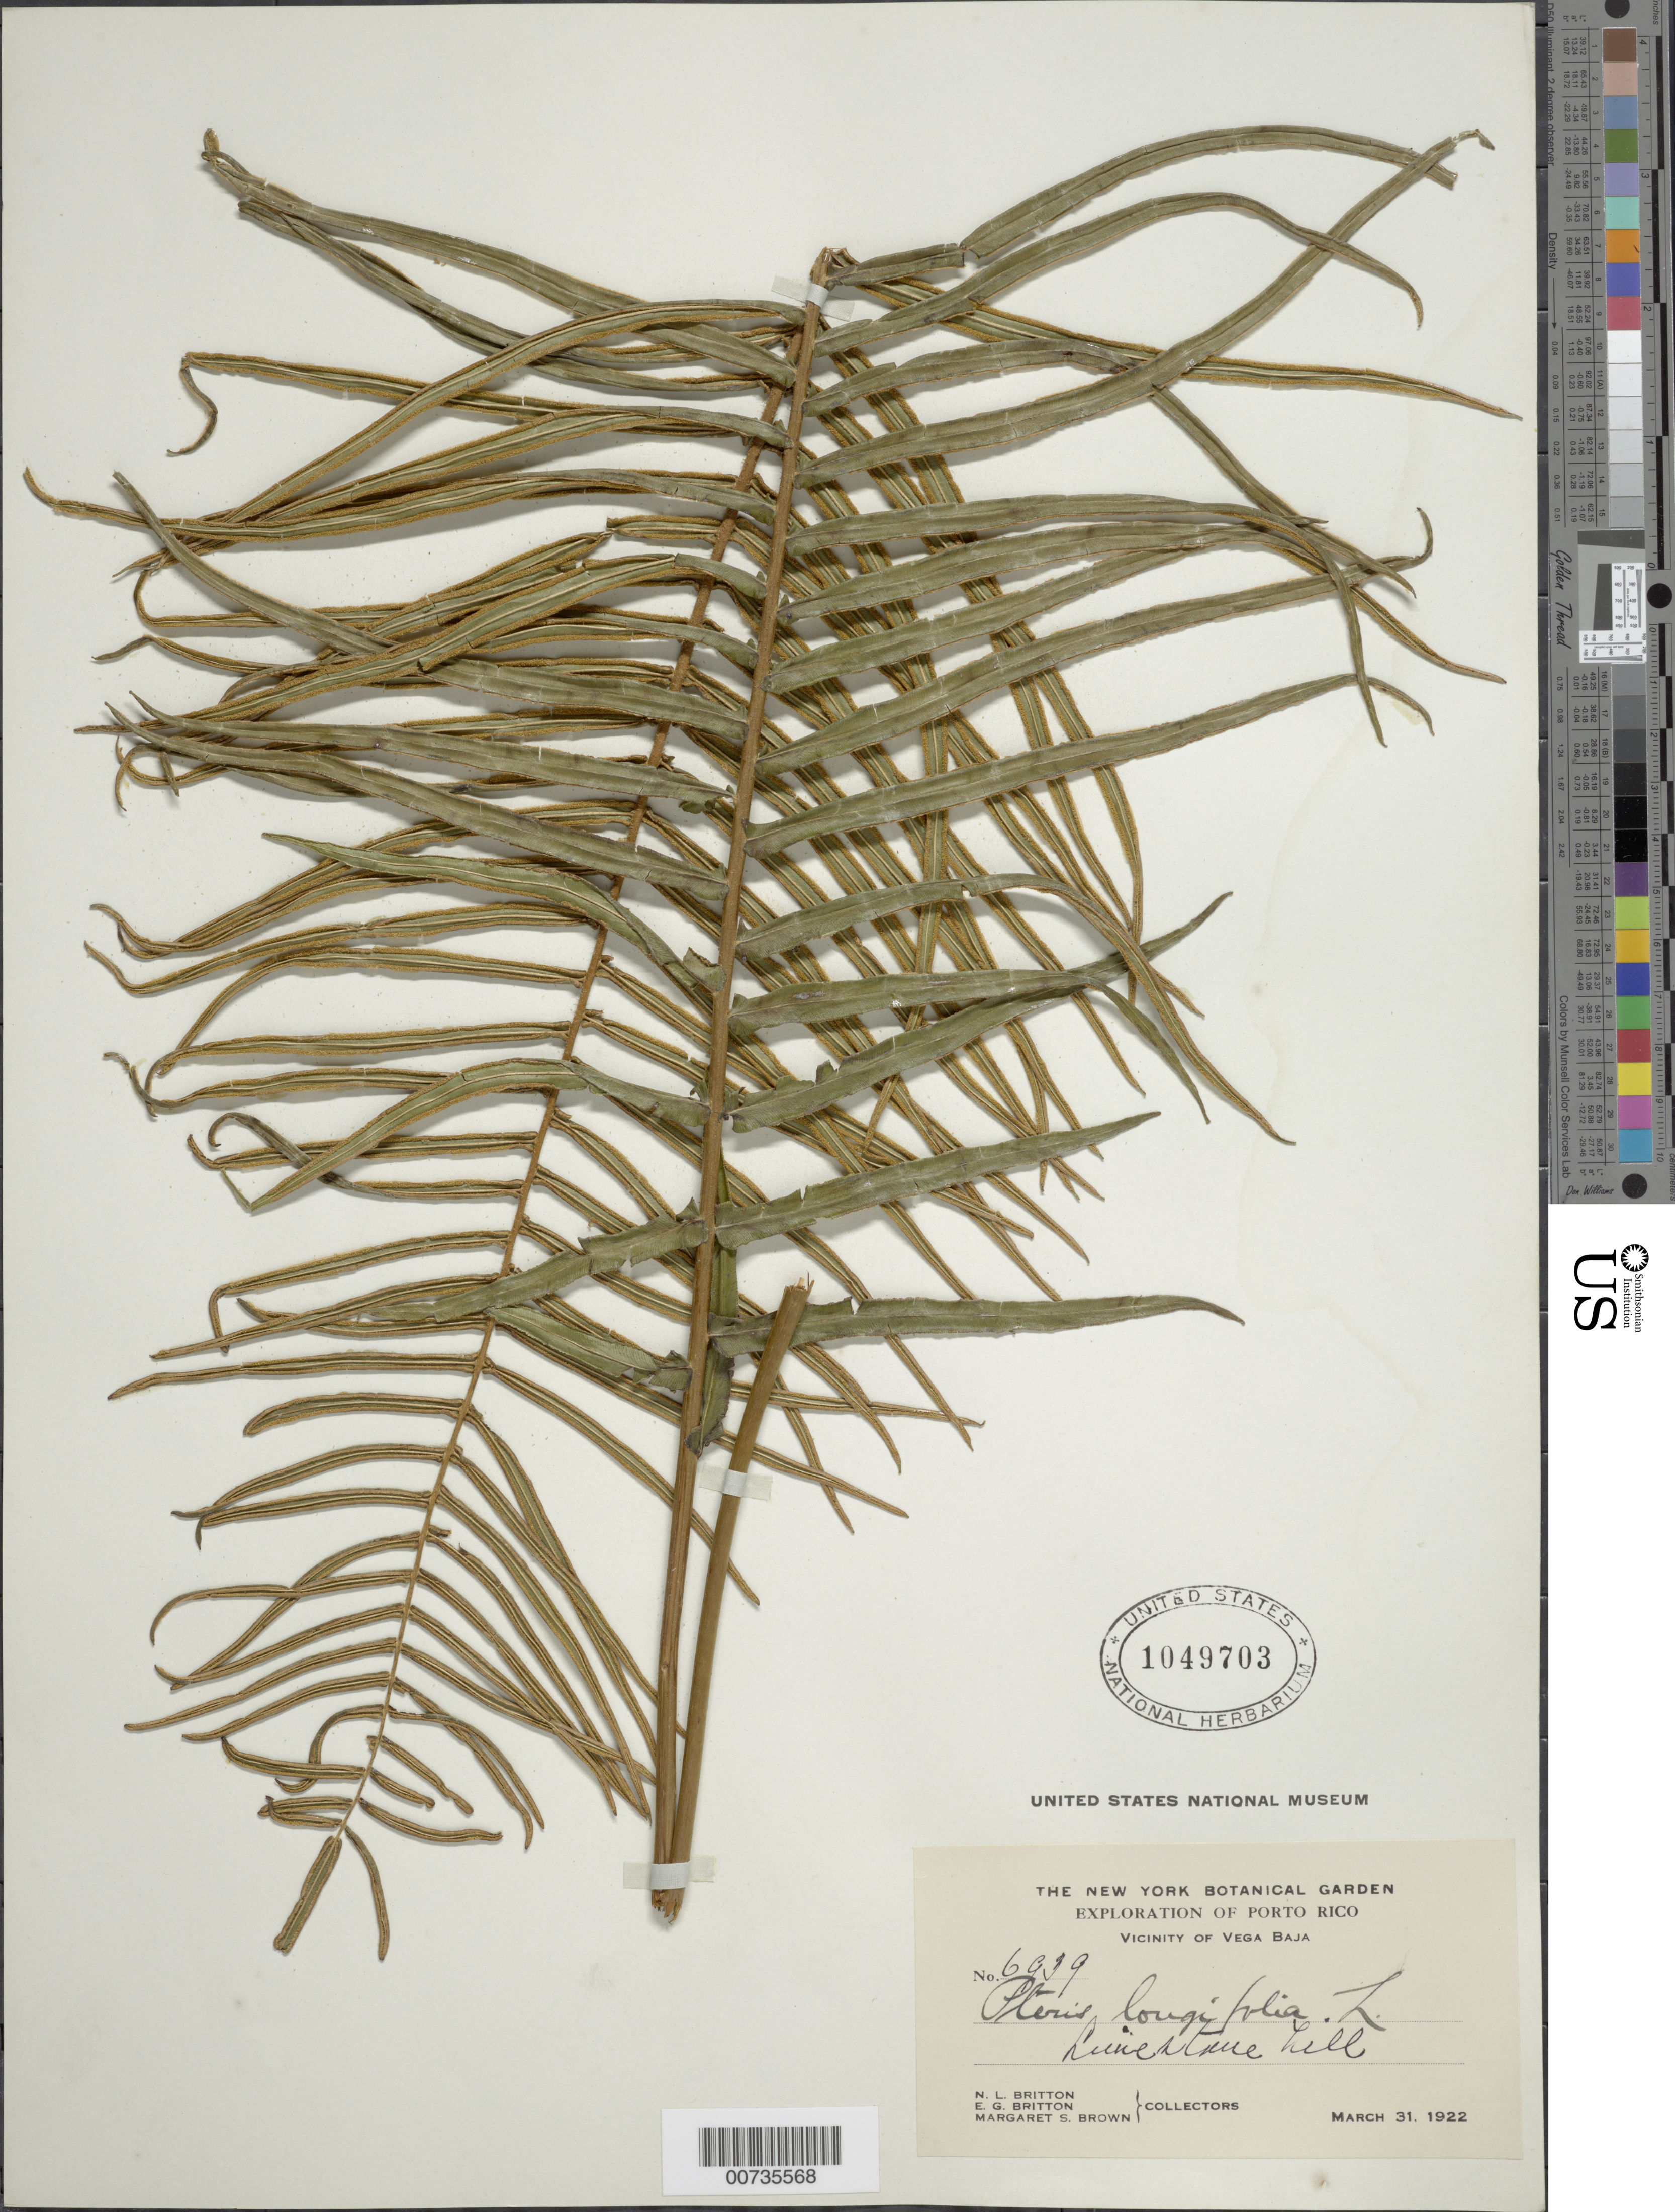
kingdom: Plantae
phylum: Tracheophyta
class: Polypodiopsida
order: Polypodiales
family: Pteridaceae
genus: Pteris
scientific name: Pteris longifolia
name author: L.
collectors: N. Britton, E. G. Britton & M. S. Brown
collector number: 6939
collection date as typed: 31 Mar 1922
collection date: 1922-03-31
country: Puerto Rico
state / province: Vega Baja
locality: Vega Baja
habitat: Limestone hill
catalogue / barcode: US 1049703